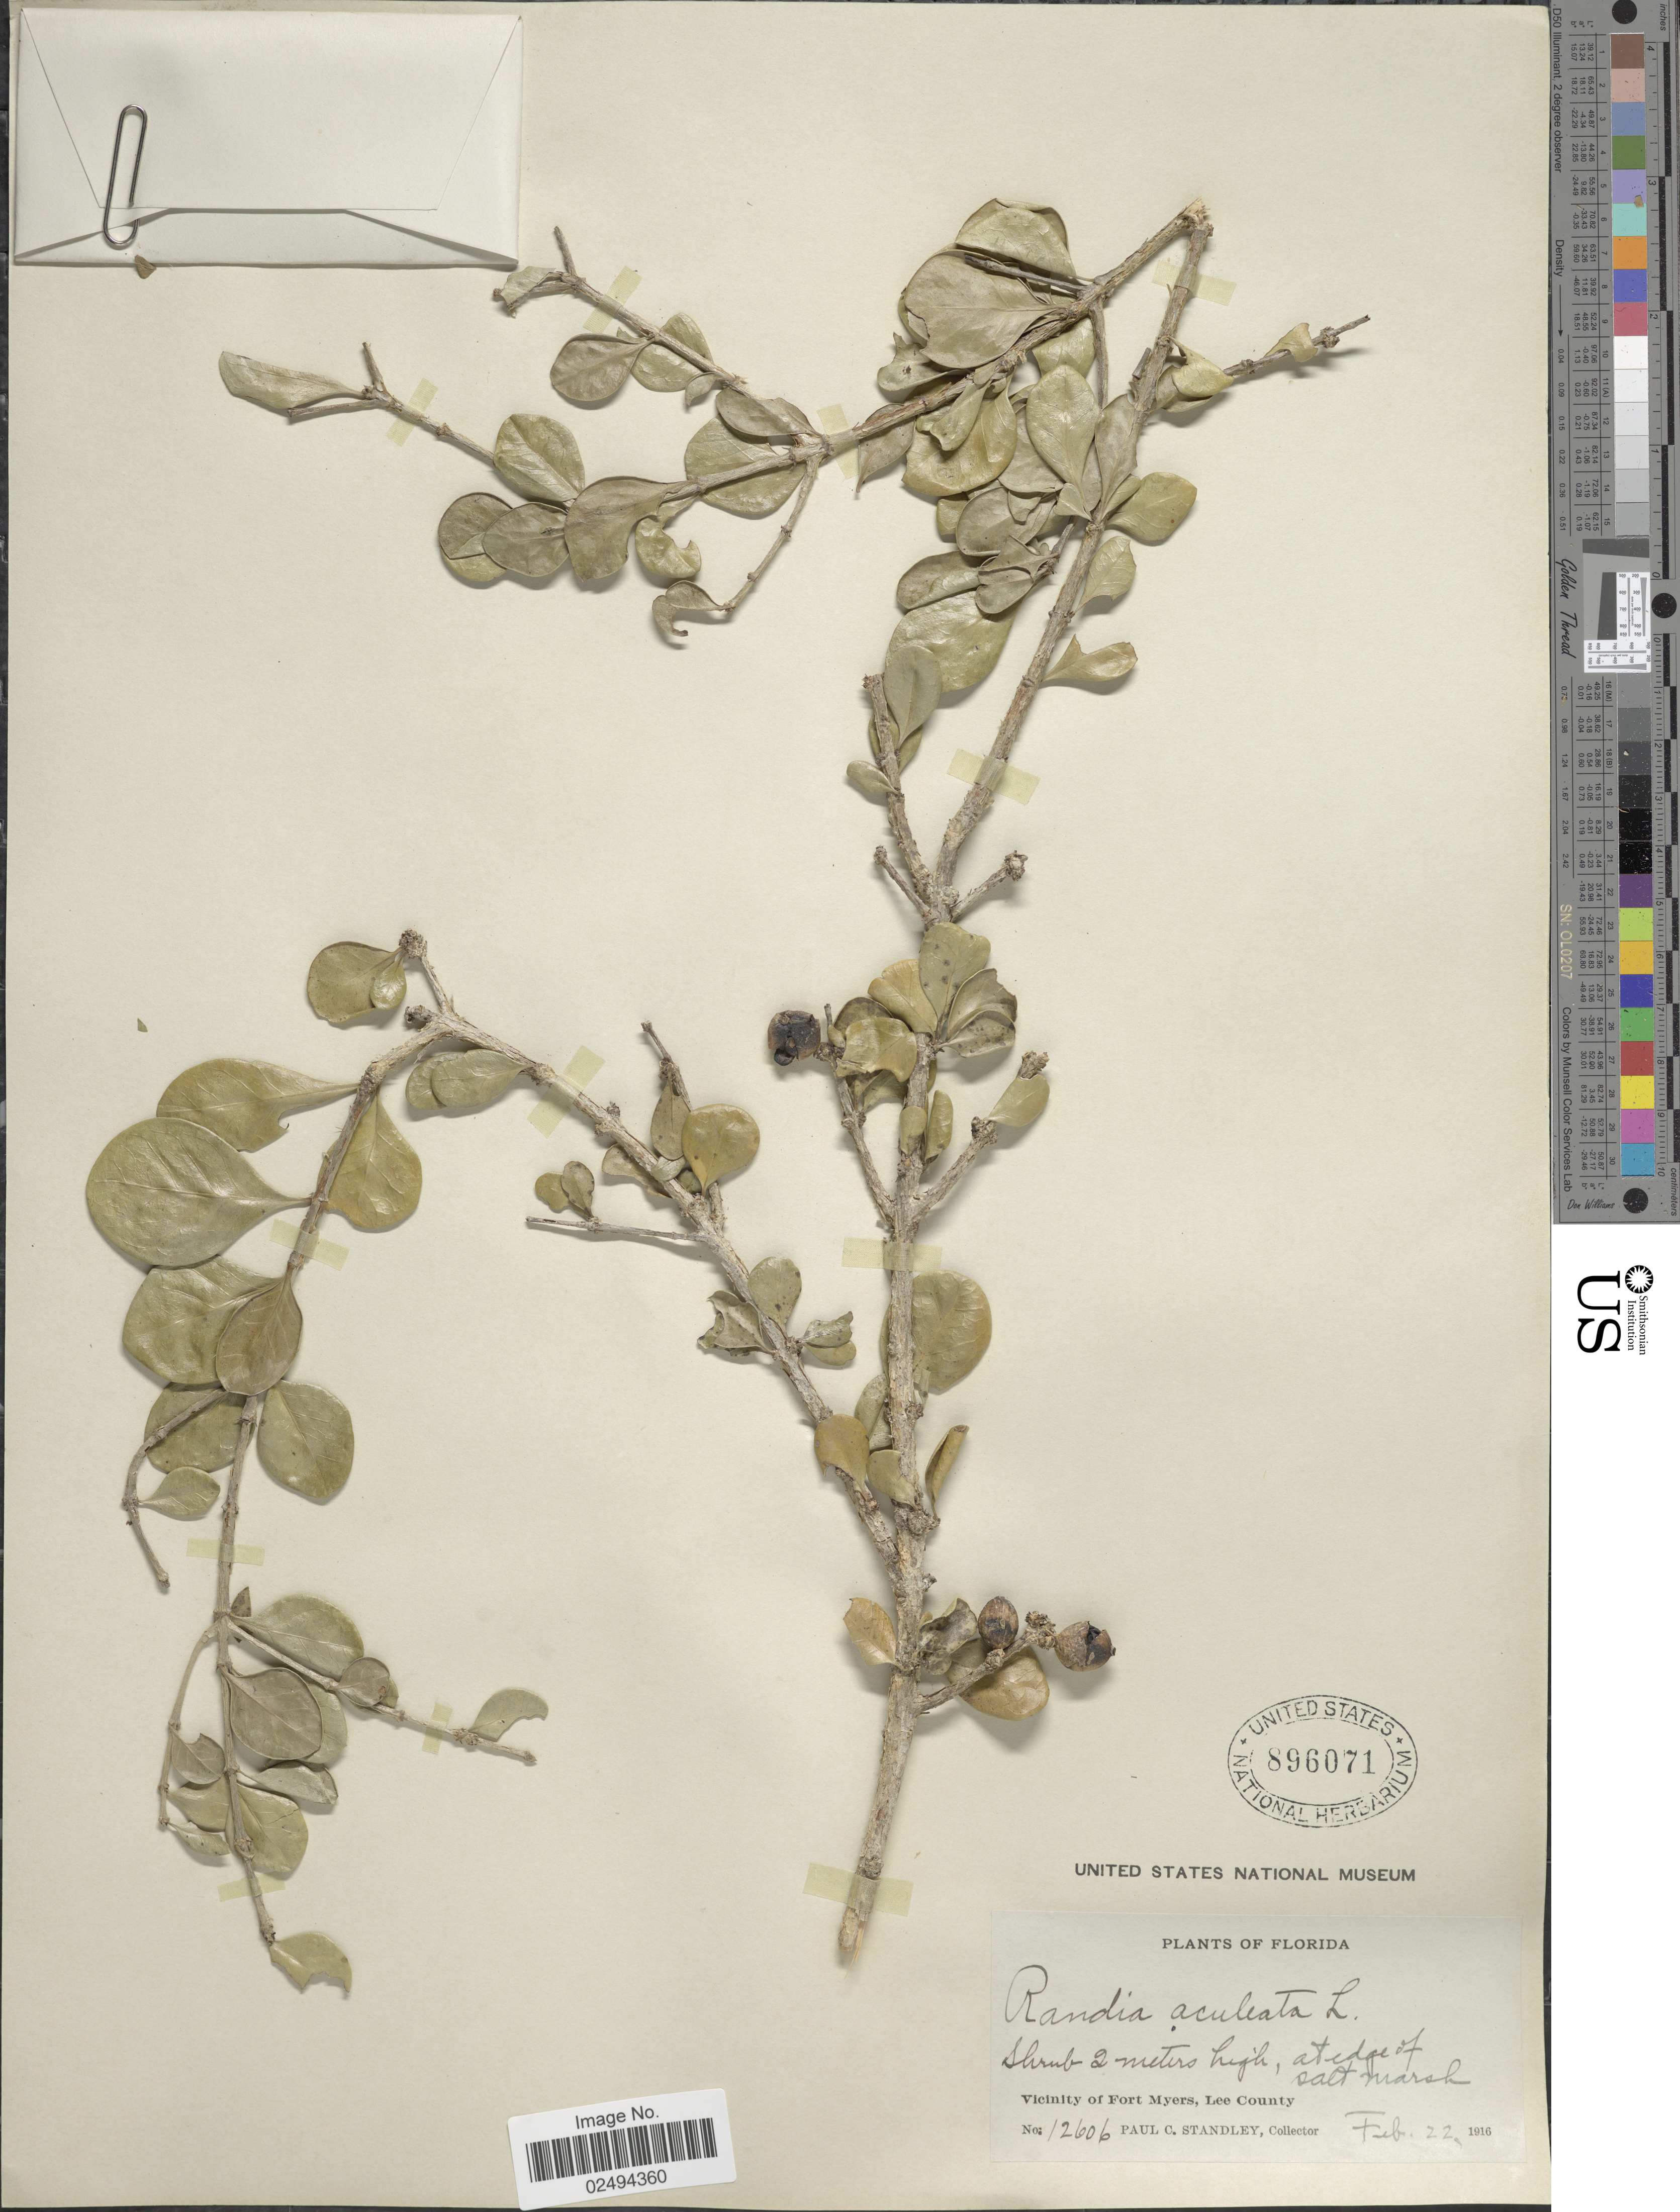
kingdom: Plantae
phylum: Tracheophyta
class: Magnoliopsida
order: Gentianales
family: Rubiaceae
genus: Randia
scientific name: Randia aculeata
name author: L.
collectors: P. C. Standley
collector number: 12606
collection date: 1916-02-22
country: United States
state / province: Florida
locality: Vicinity of Fort Myers, Lee County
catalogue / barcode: US 896071